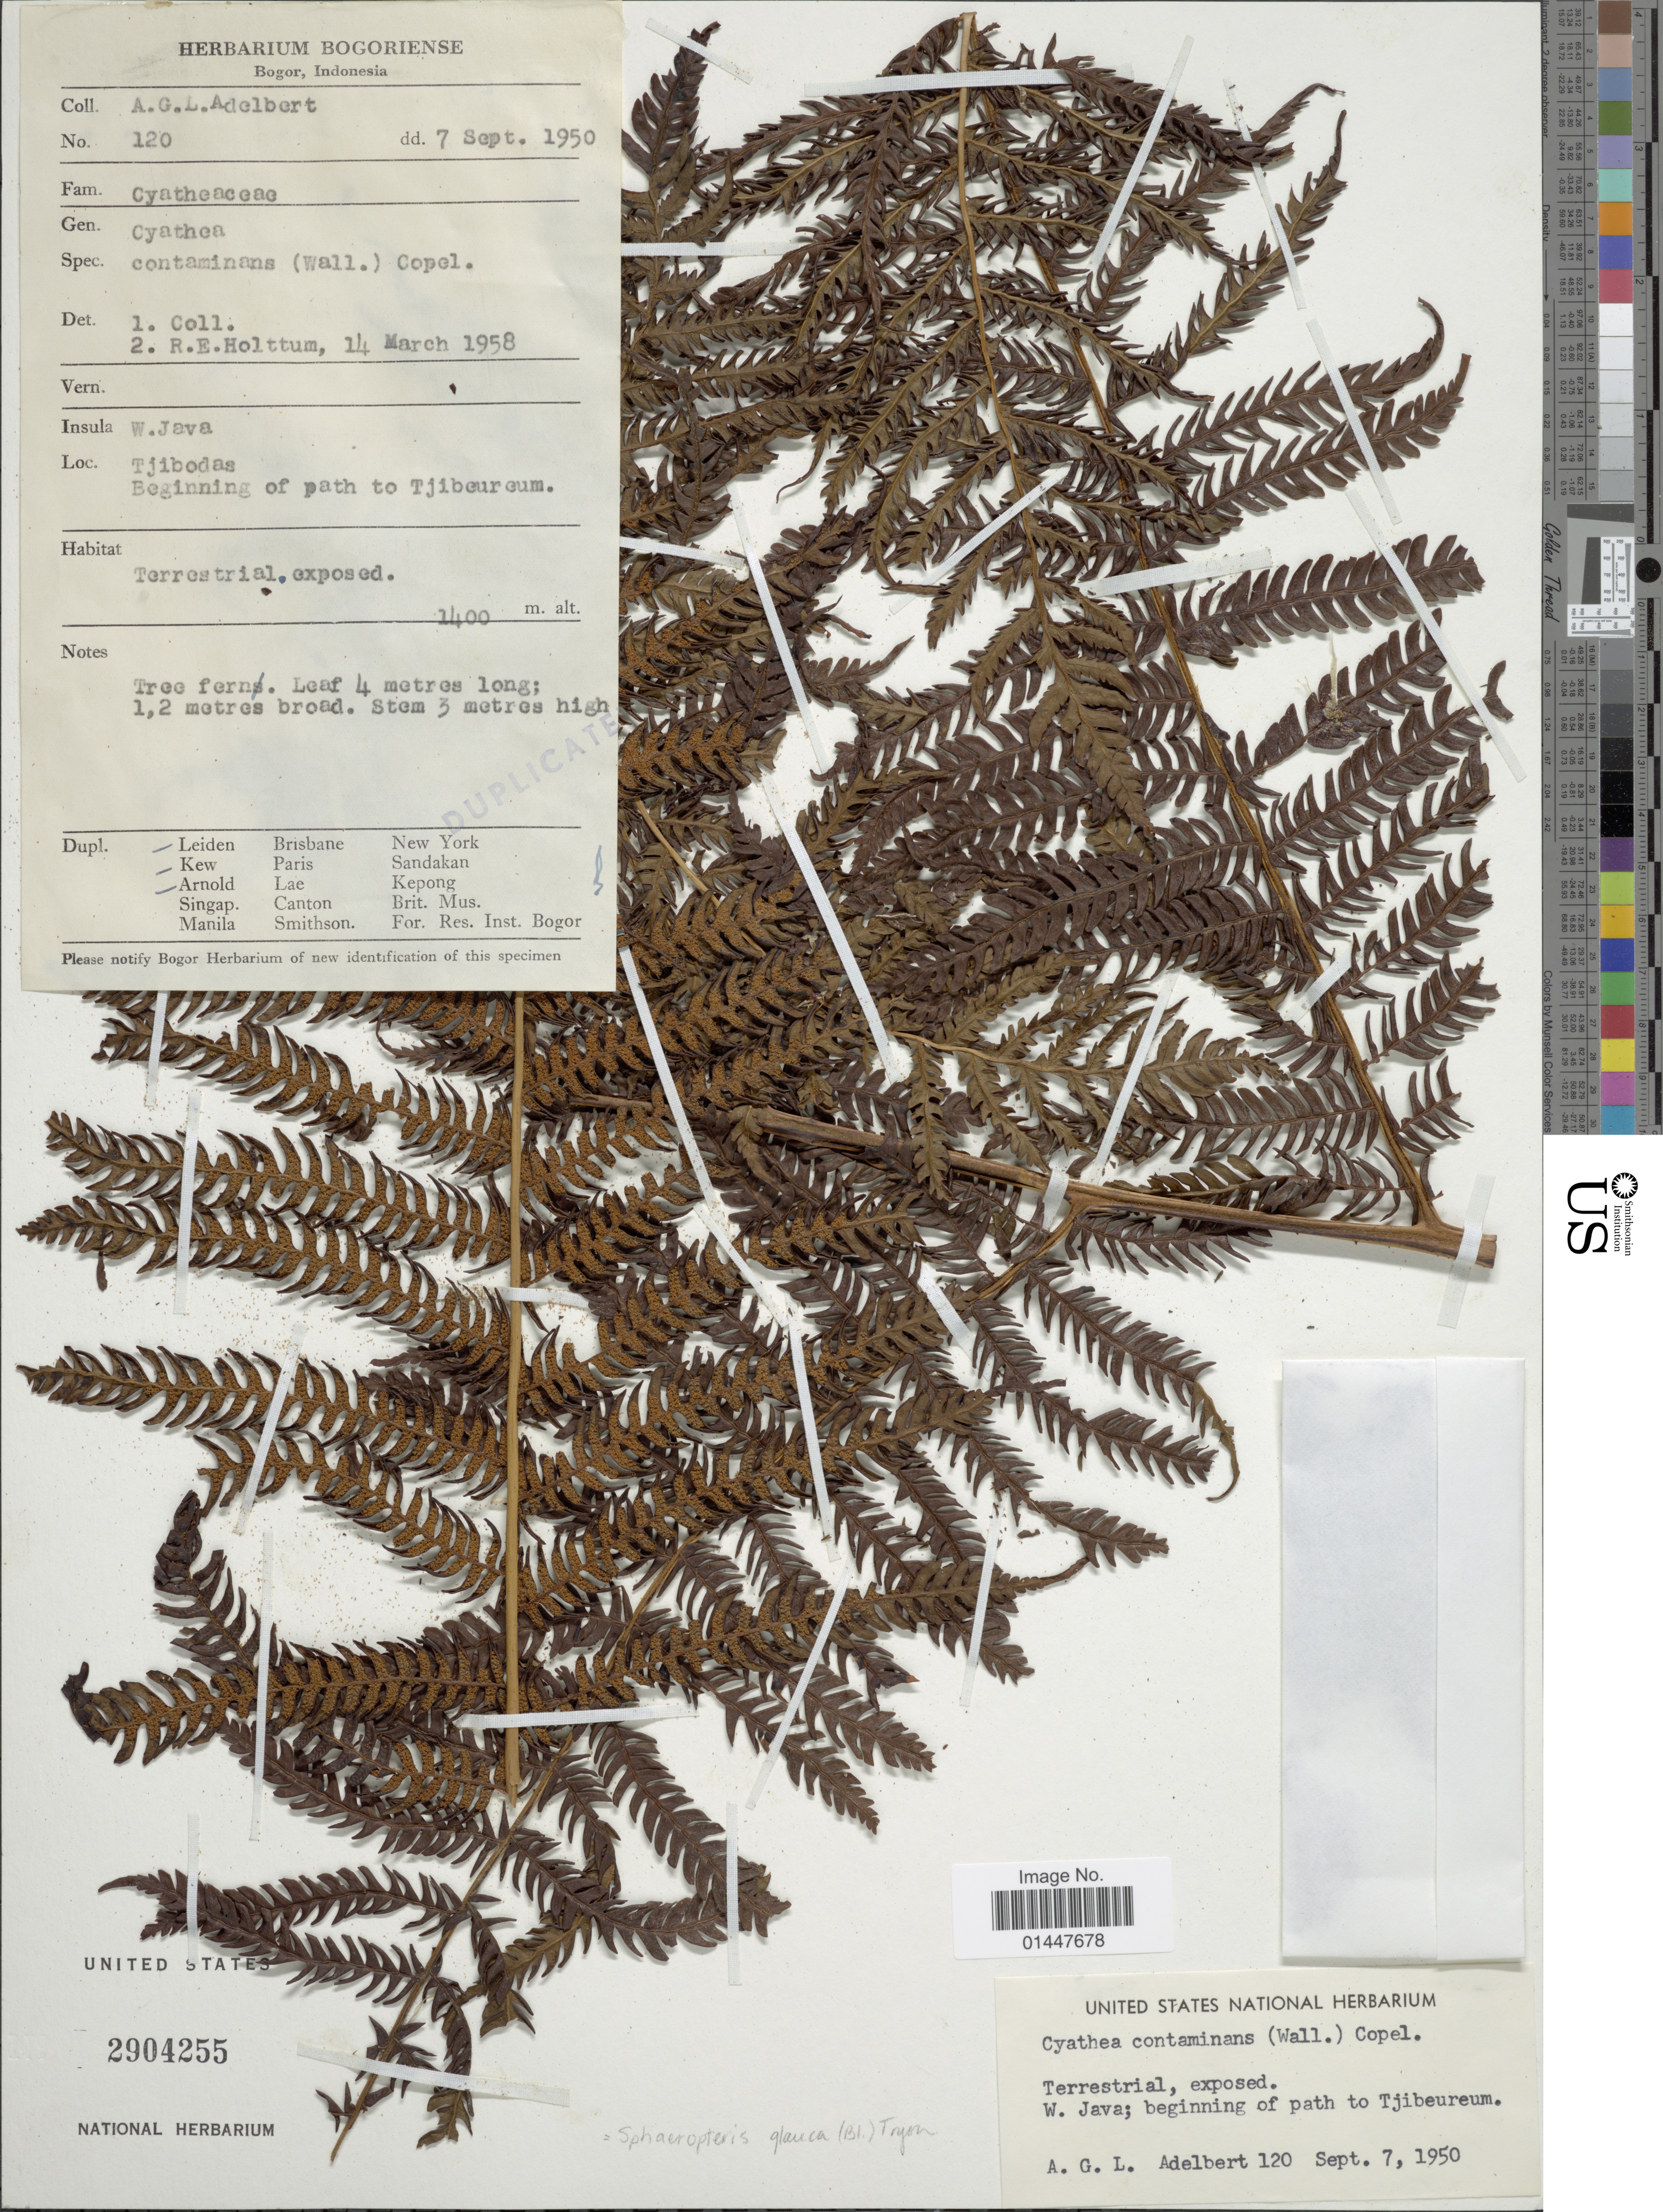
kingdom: Plantae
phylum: Tracheophyta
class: Polypodiopsida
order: Cyatheales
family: Cyatheaceae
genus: Sphaeropteris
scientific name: Sphaeropteris glauca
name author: (Blume) R.M. Tryon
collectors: A. G. L. Adelbert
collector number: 120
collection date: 1950-09-07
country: Indonesia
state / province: Java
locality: W. Java; Beginning of path to Tjibeureum. Terrestrial, exposed.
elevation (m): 1400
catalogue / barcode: US 2904255